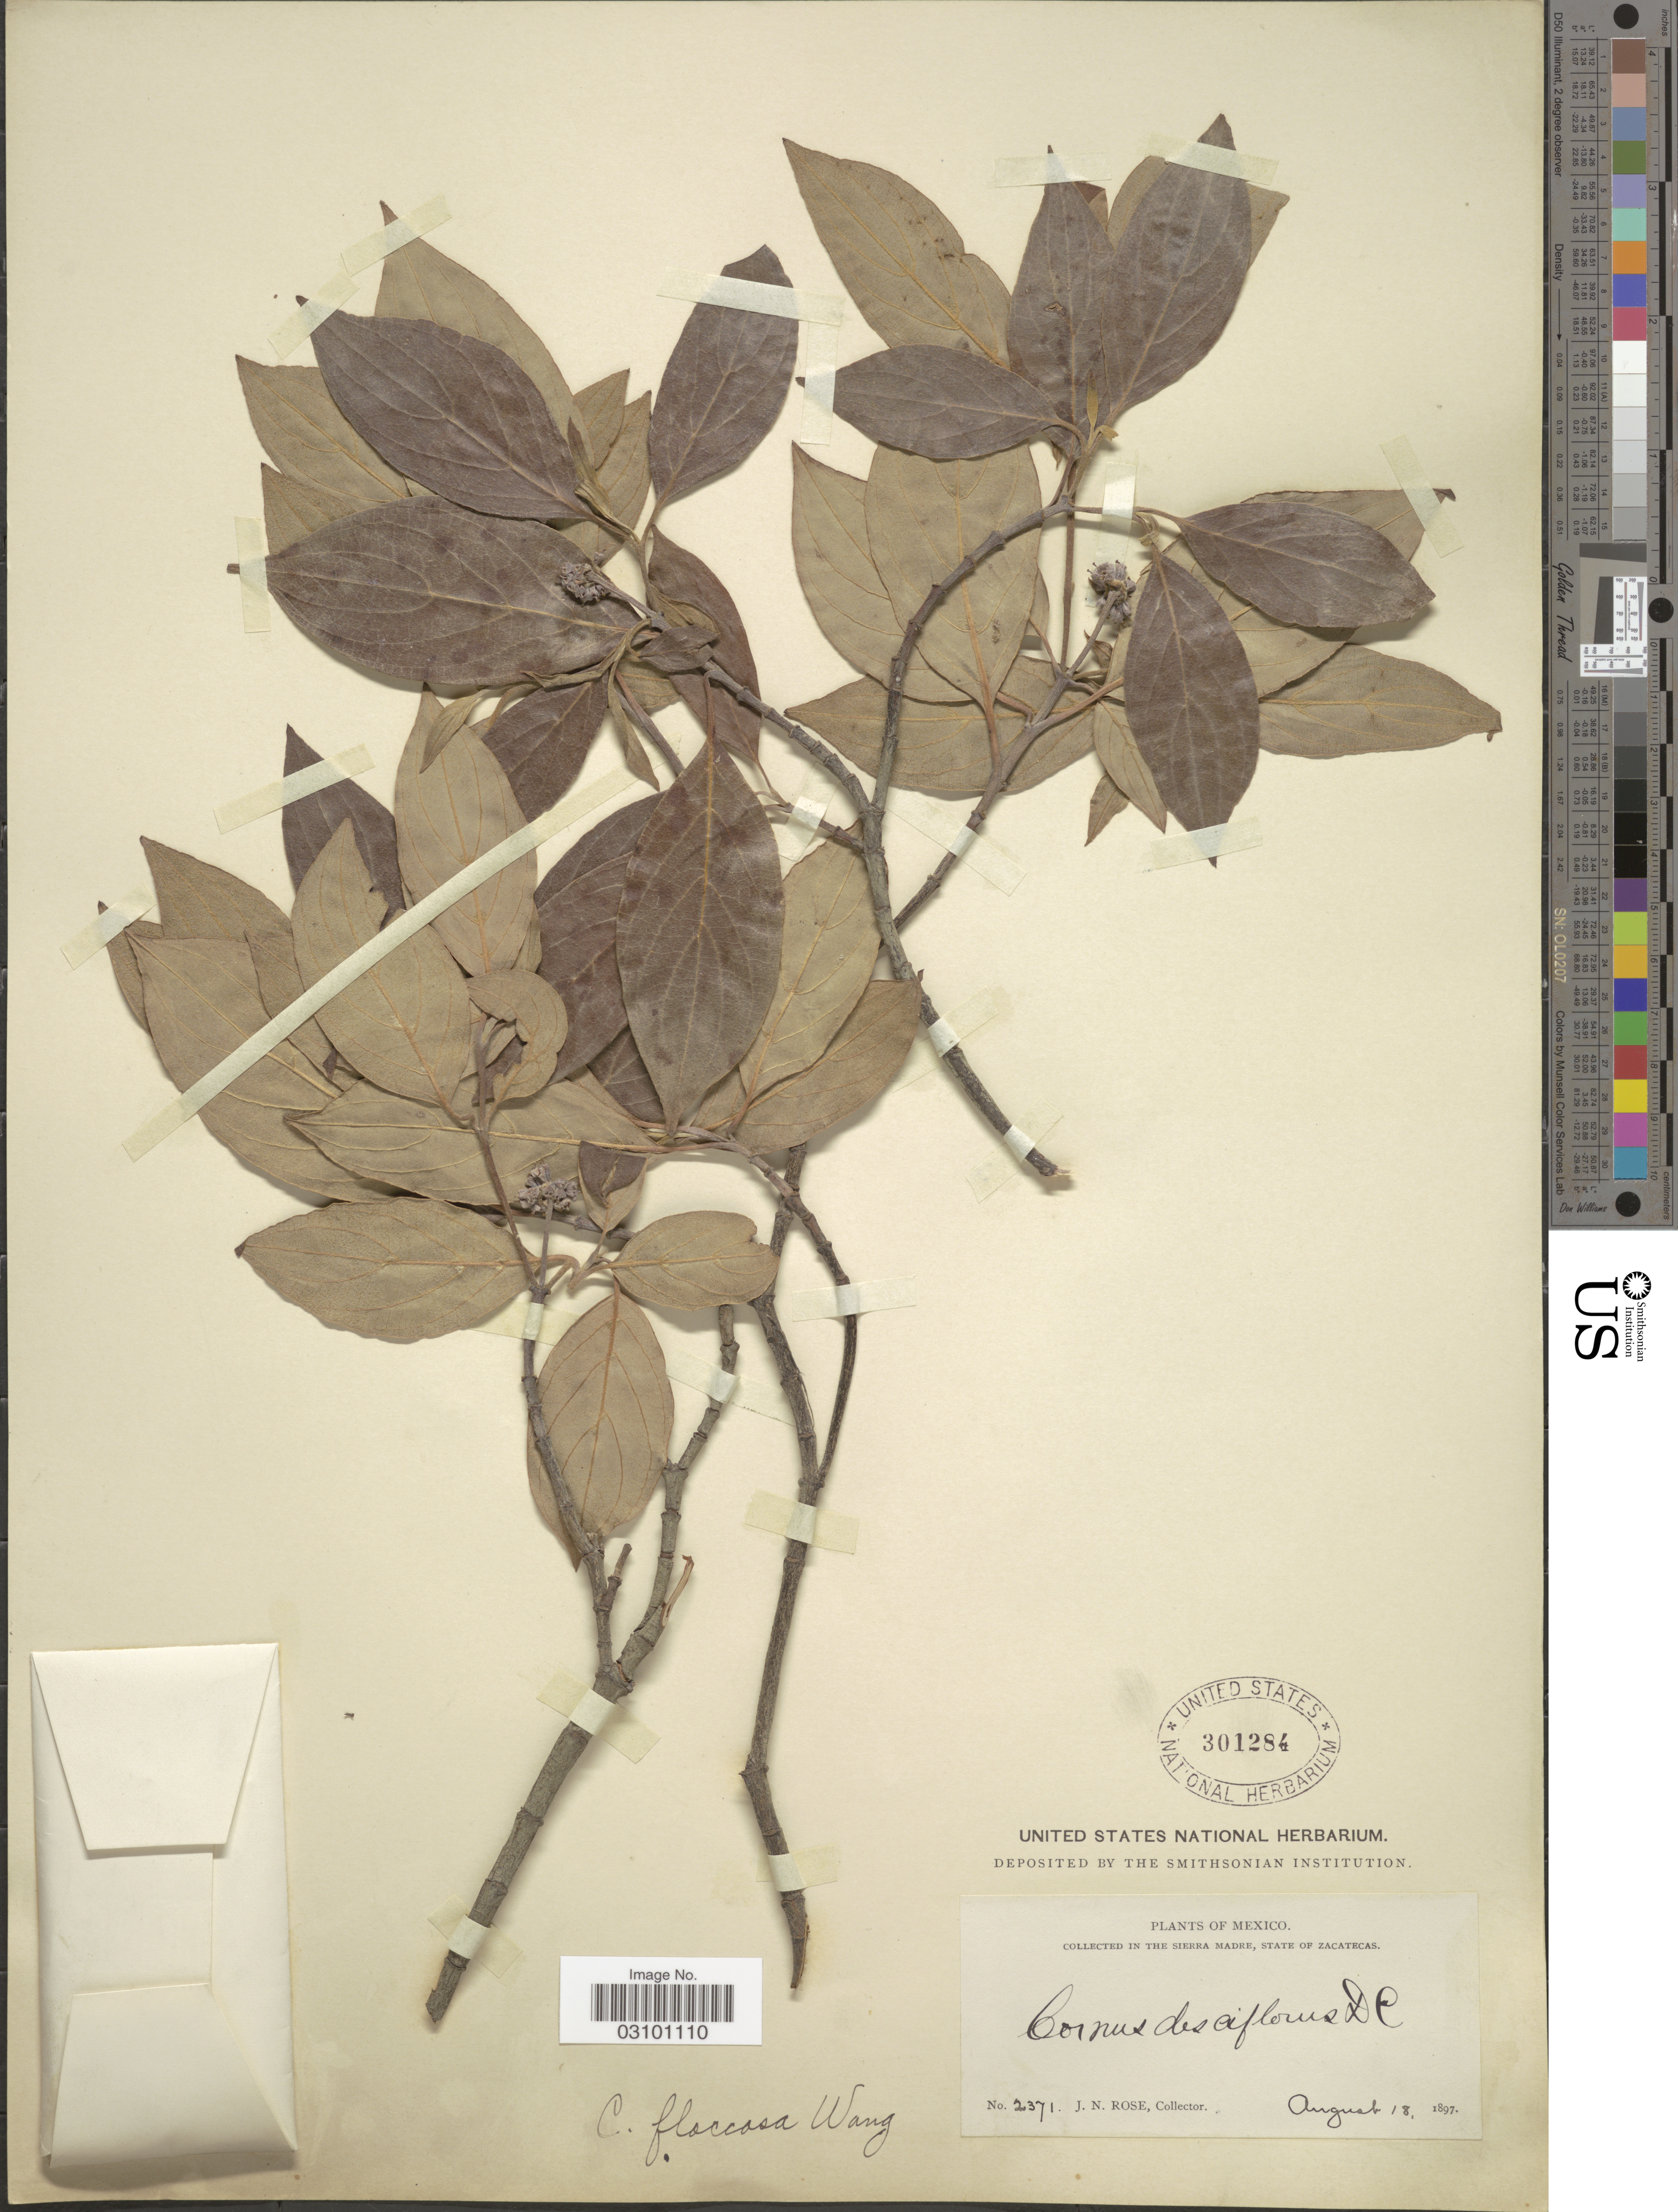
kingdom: Plantae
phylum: Tracheophyta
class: Magnoliopsida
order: Cornales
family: Cornaceae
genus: Cornus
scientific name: Cornus disciflora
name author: Moc. & Sessé ex DC.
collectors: J. N. Rose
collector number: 2371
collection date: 1897-08-18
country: Mexico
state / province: Zacatecas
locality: In the Sierra Madre.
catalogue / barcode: US 301284